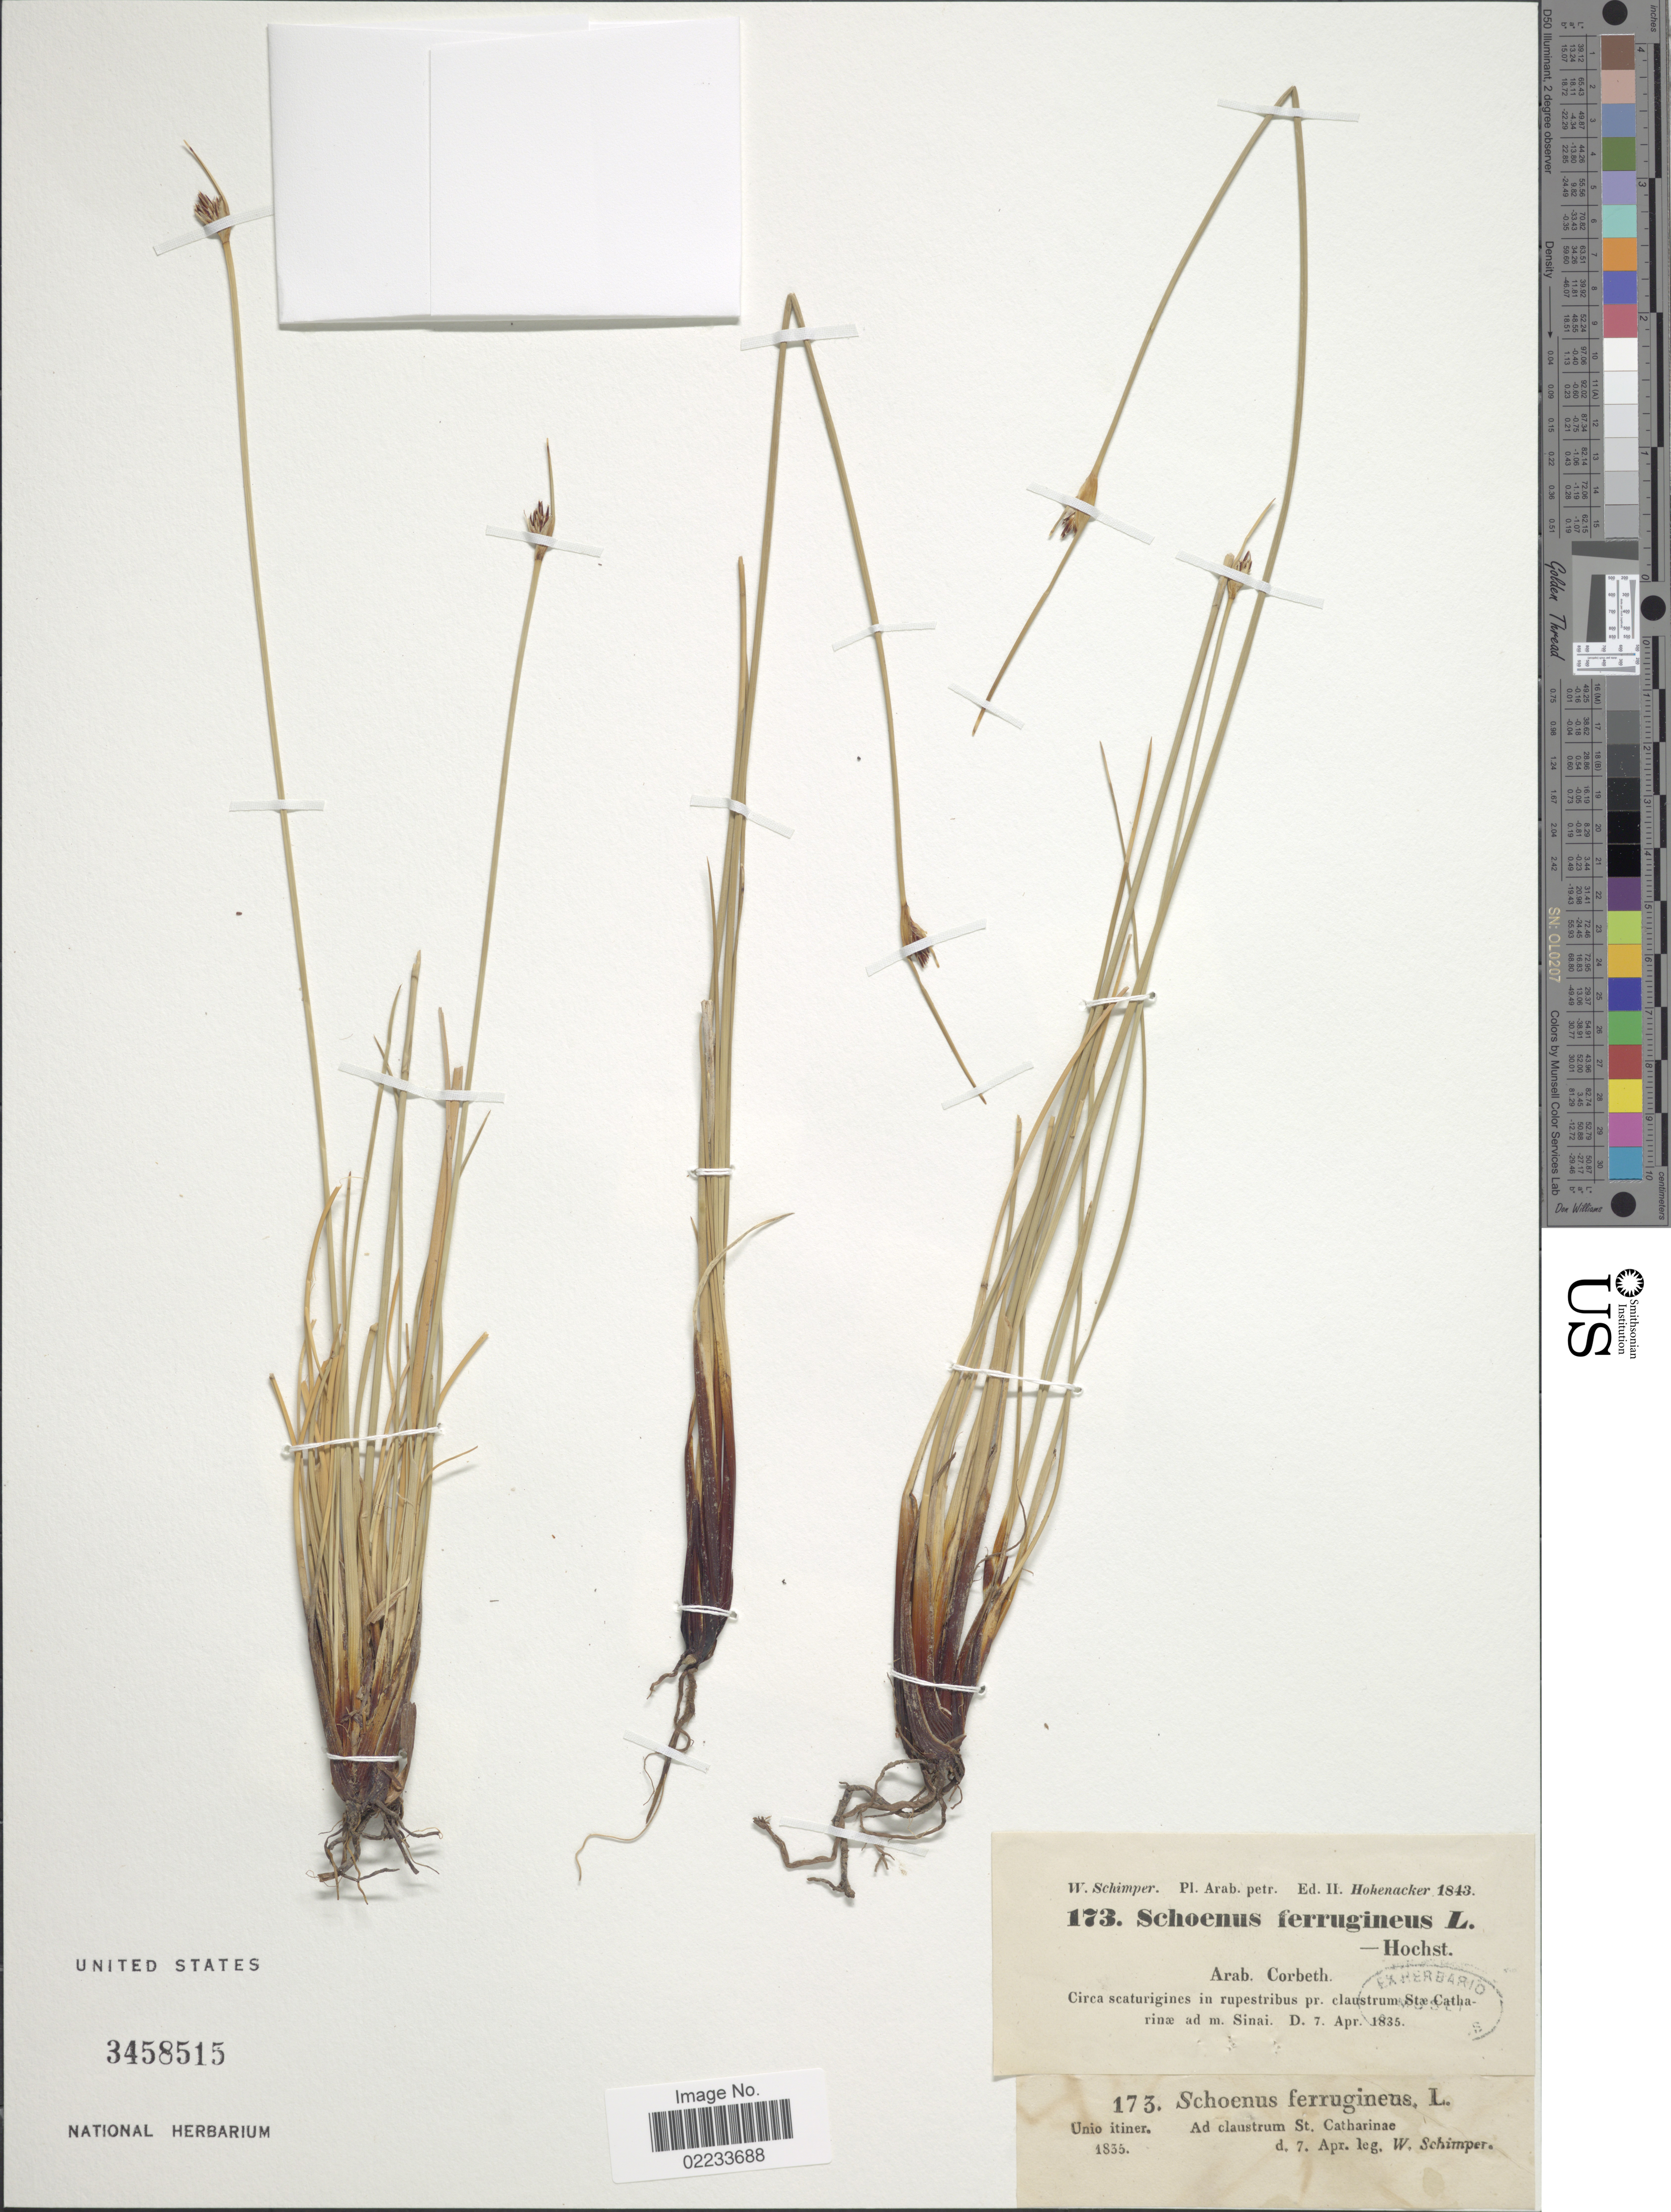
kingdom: Plantae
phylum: Tracheophyta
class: Liliopsida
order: Poales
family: Cyperaceae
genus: Schoenus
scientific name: Schoenus ferrugineus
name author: L.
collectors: W. Schimper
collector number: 173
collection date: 1835-04-07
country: Egypt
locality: Arab petr. Circa scaturigines in rupestribus pr claustrum Stæ Catharinæ ad m Sinai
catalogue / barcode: US 3458515